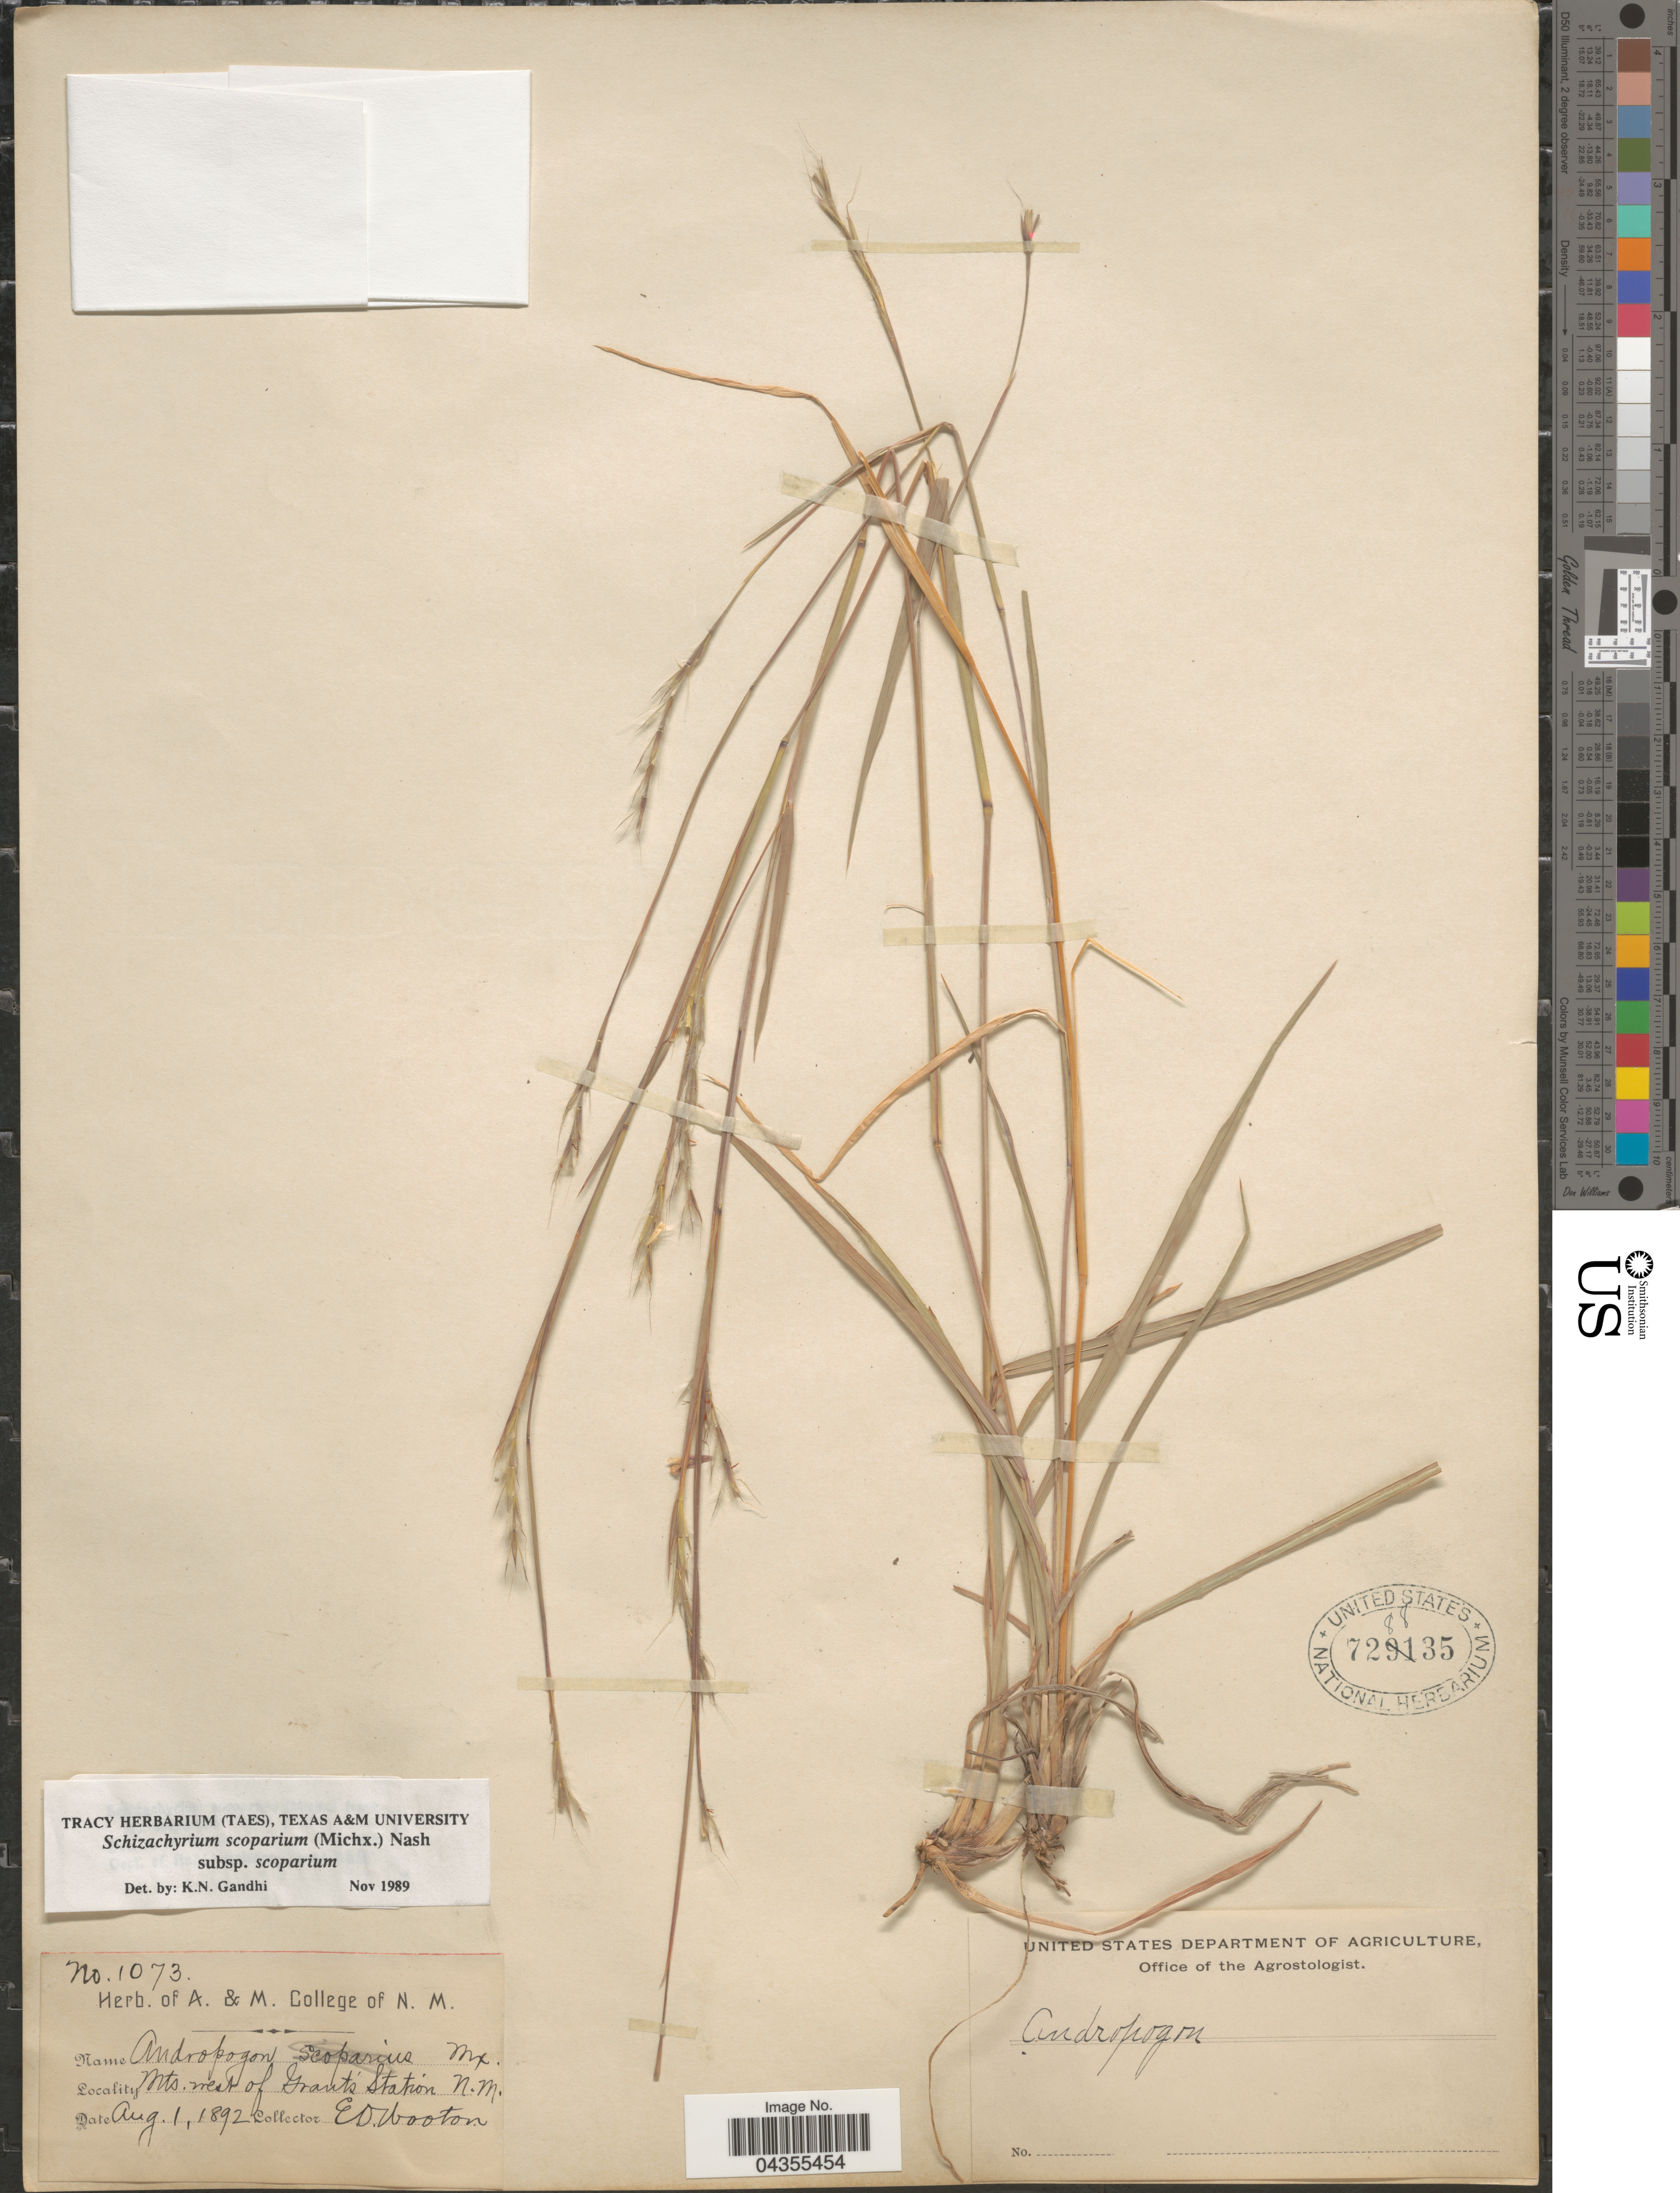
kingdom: Plantae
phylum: Tracheophyta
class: Liliopsida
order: Poales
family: Poaceae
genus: Schizachyrium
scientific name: Schizachyrium scoparium var. scoparium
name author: (Michx.) Nash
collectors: E. O. Wooton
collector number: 1073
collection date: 1892-08-01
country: United States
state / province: New Mexico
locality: Mts. west of Grant's Station.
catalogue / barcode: US 728835